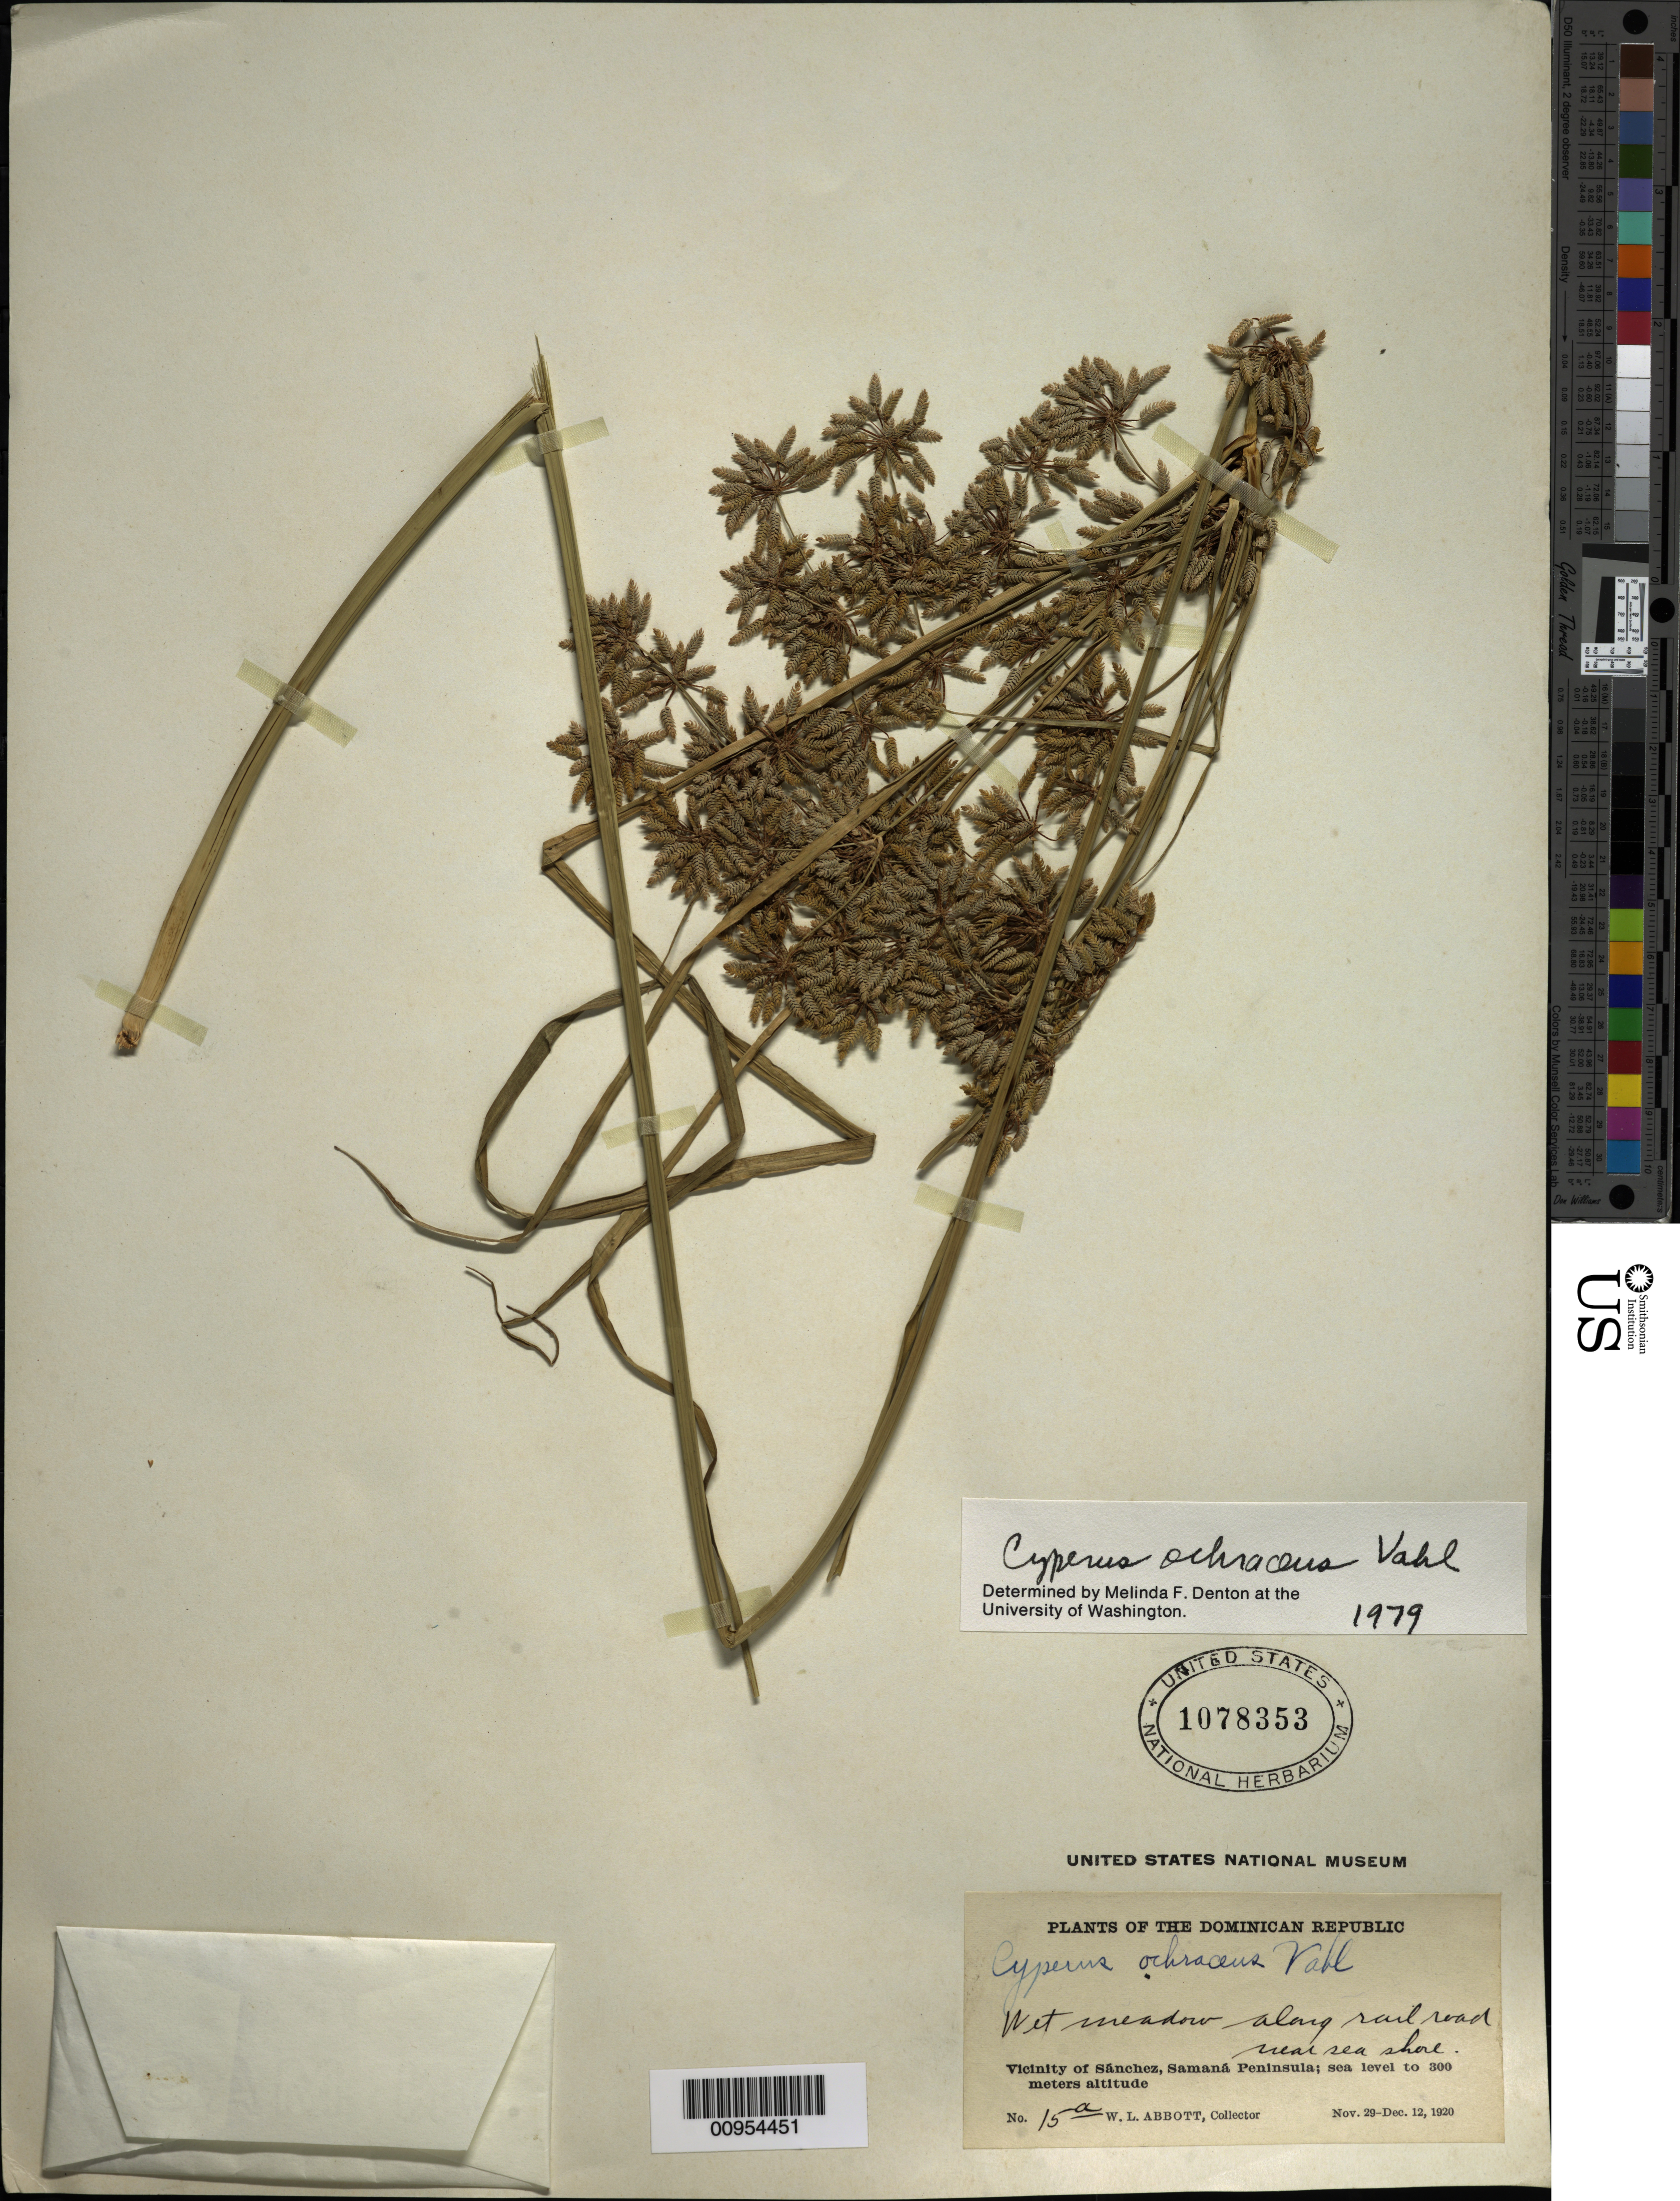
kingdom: Plantae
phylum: Tracheophyta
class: Liliopsida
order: Poales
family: Cyperaceae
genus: Cyperus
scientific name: Cyperus ochraceus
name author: Vahl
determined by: Denton, M. F.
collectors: W. L. Abbott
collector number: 15A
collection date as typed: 29 Nov 1920 to 12 Dec 1920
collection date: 1920-11-29/1920-12-12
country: Dominican Republic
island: Hispaniola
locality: Vicinity of Sánchez, Samaná Peninsula, meadow along rail road near sea shore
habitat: Wet meadow along rail road near sea shore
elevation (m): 0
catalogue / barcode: US 1078353